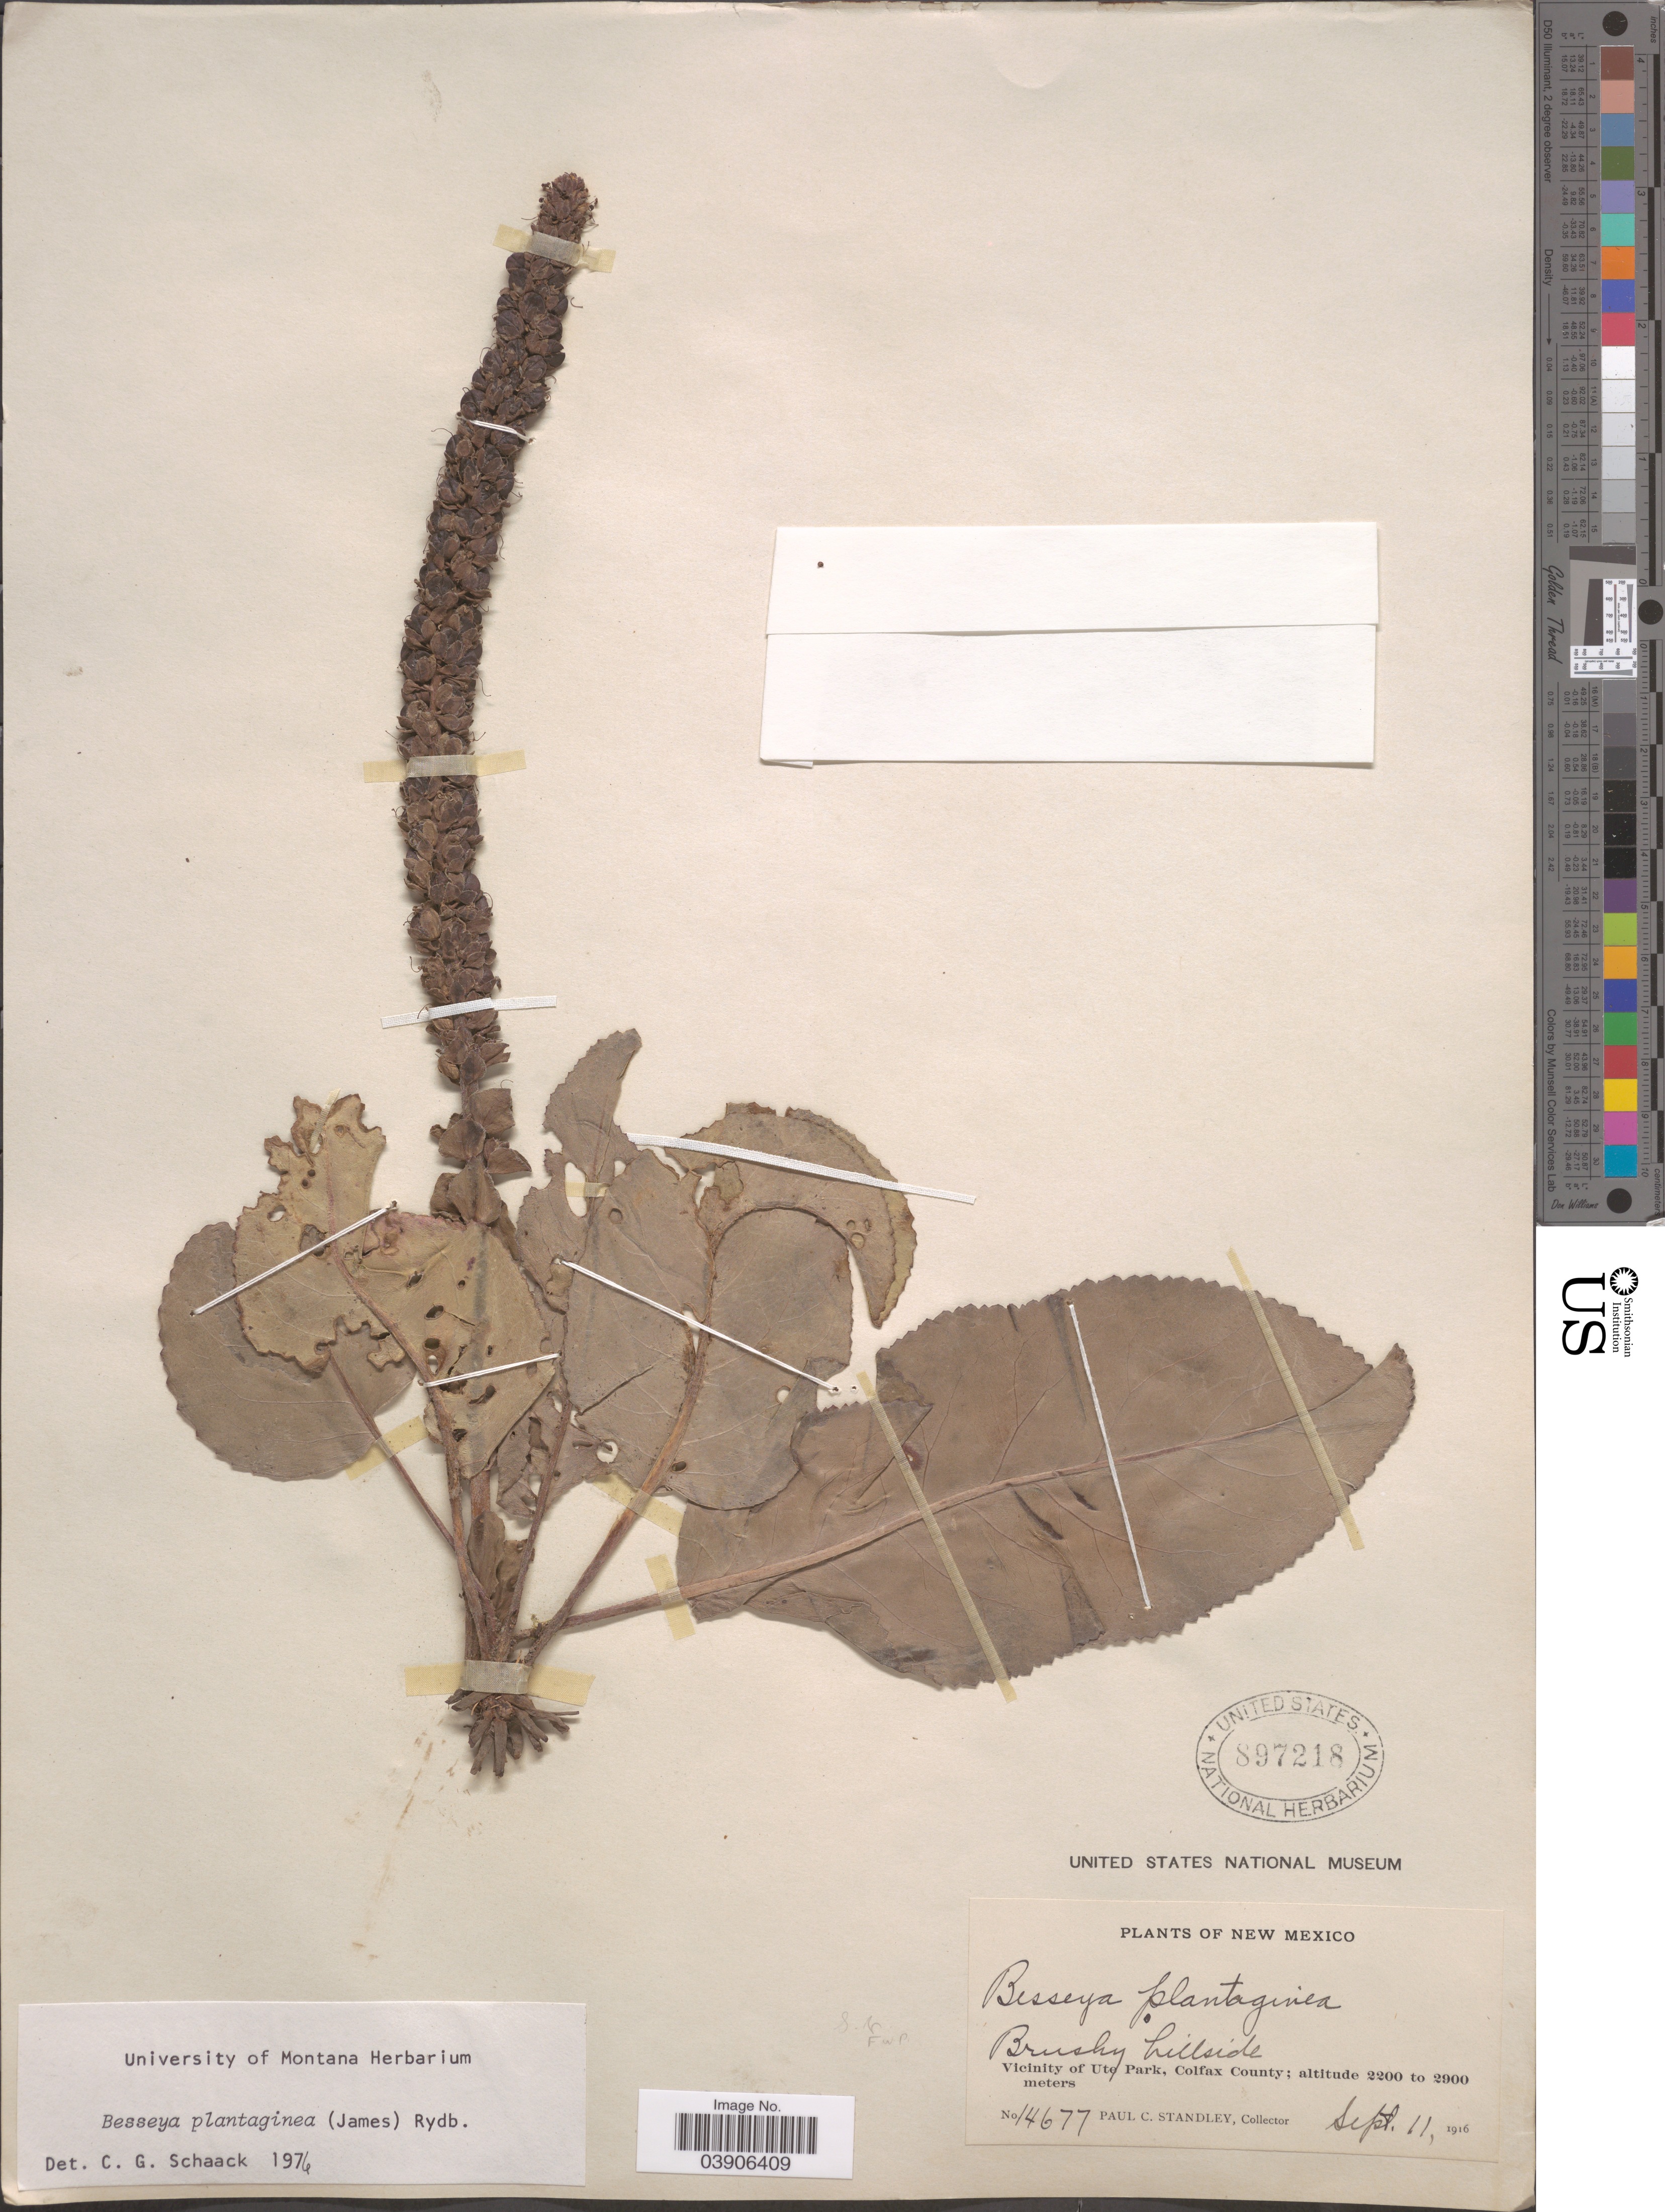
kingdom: Plantae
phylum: Tracheophyta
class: Magnoliopsida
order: Lamiales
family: Plantaginaceae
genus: Synthyris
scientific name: Synthyris plantaginea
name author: (E. James) Benth.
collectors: P. C. Standley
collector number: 14677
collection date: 1916-09-11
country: United States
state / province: New Mexico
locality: Vicinity of Ute Park, Colfax County.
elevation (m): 2200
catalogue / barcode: US 897218